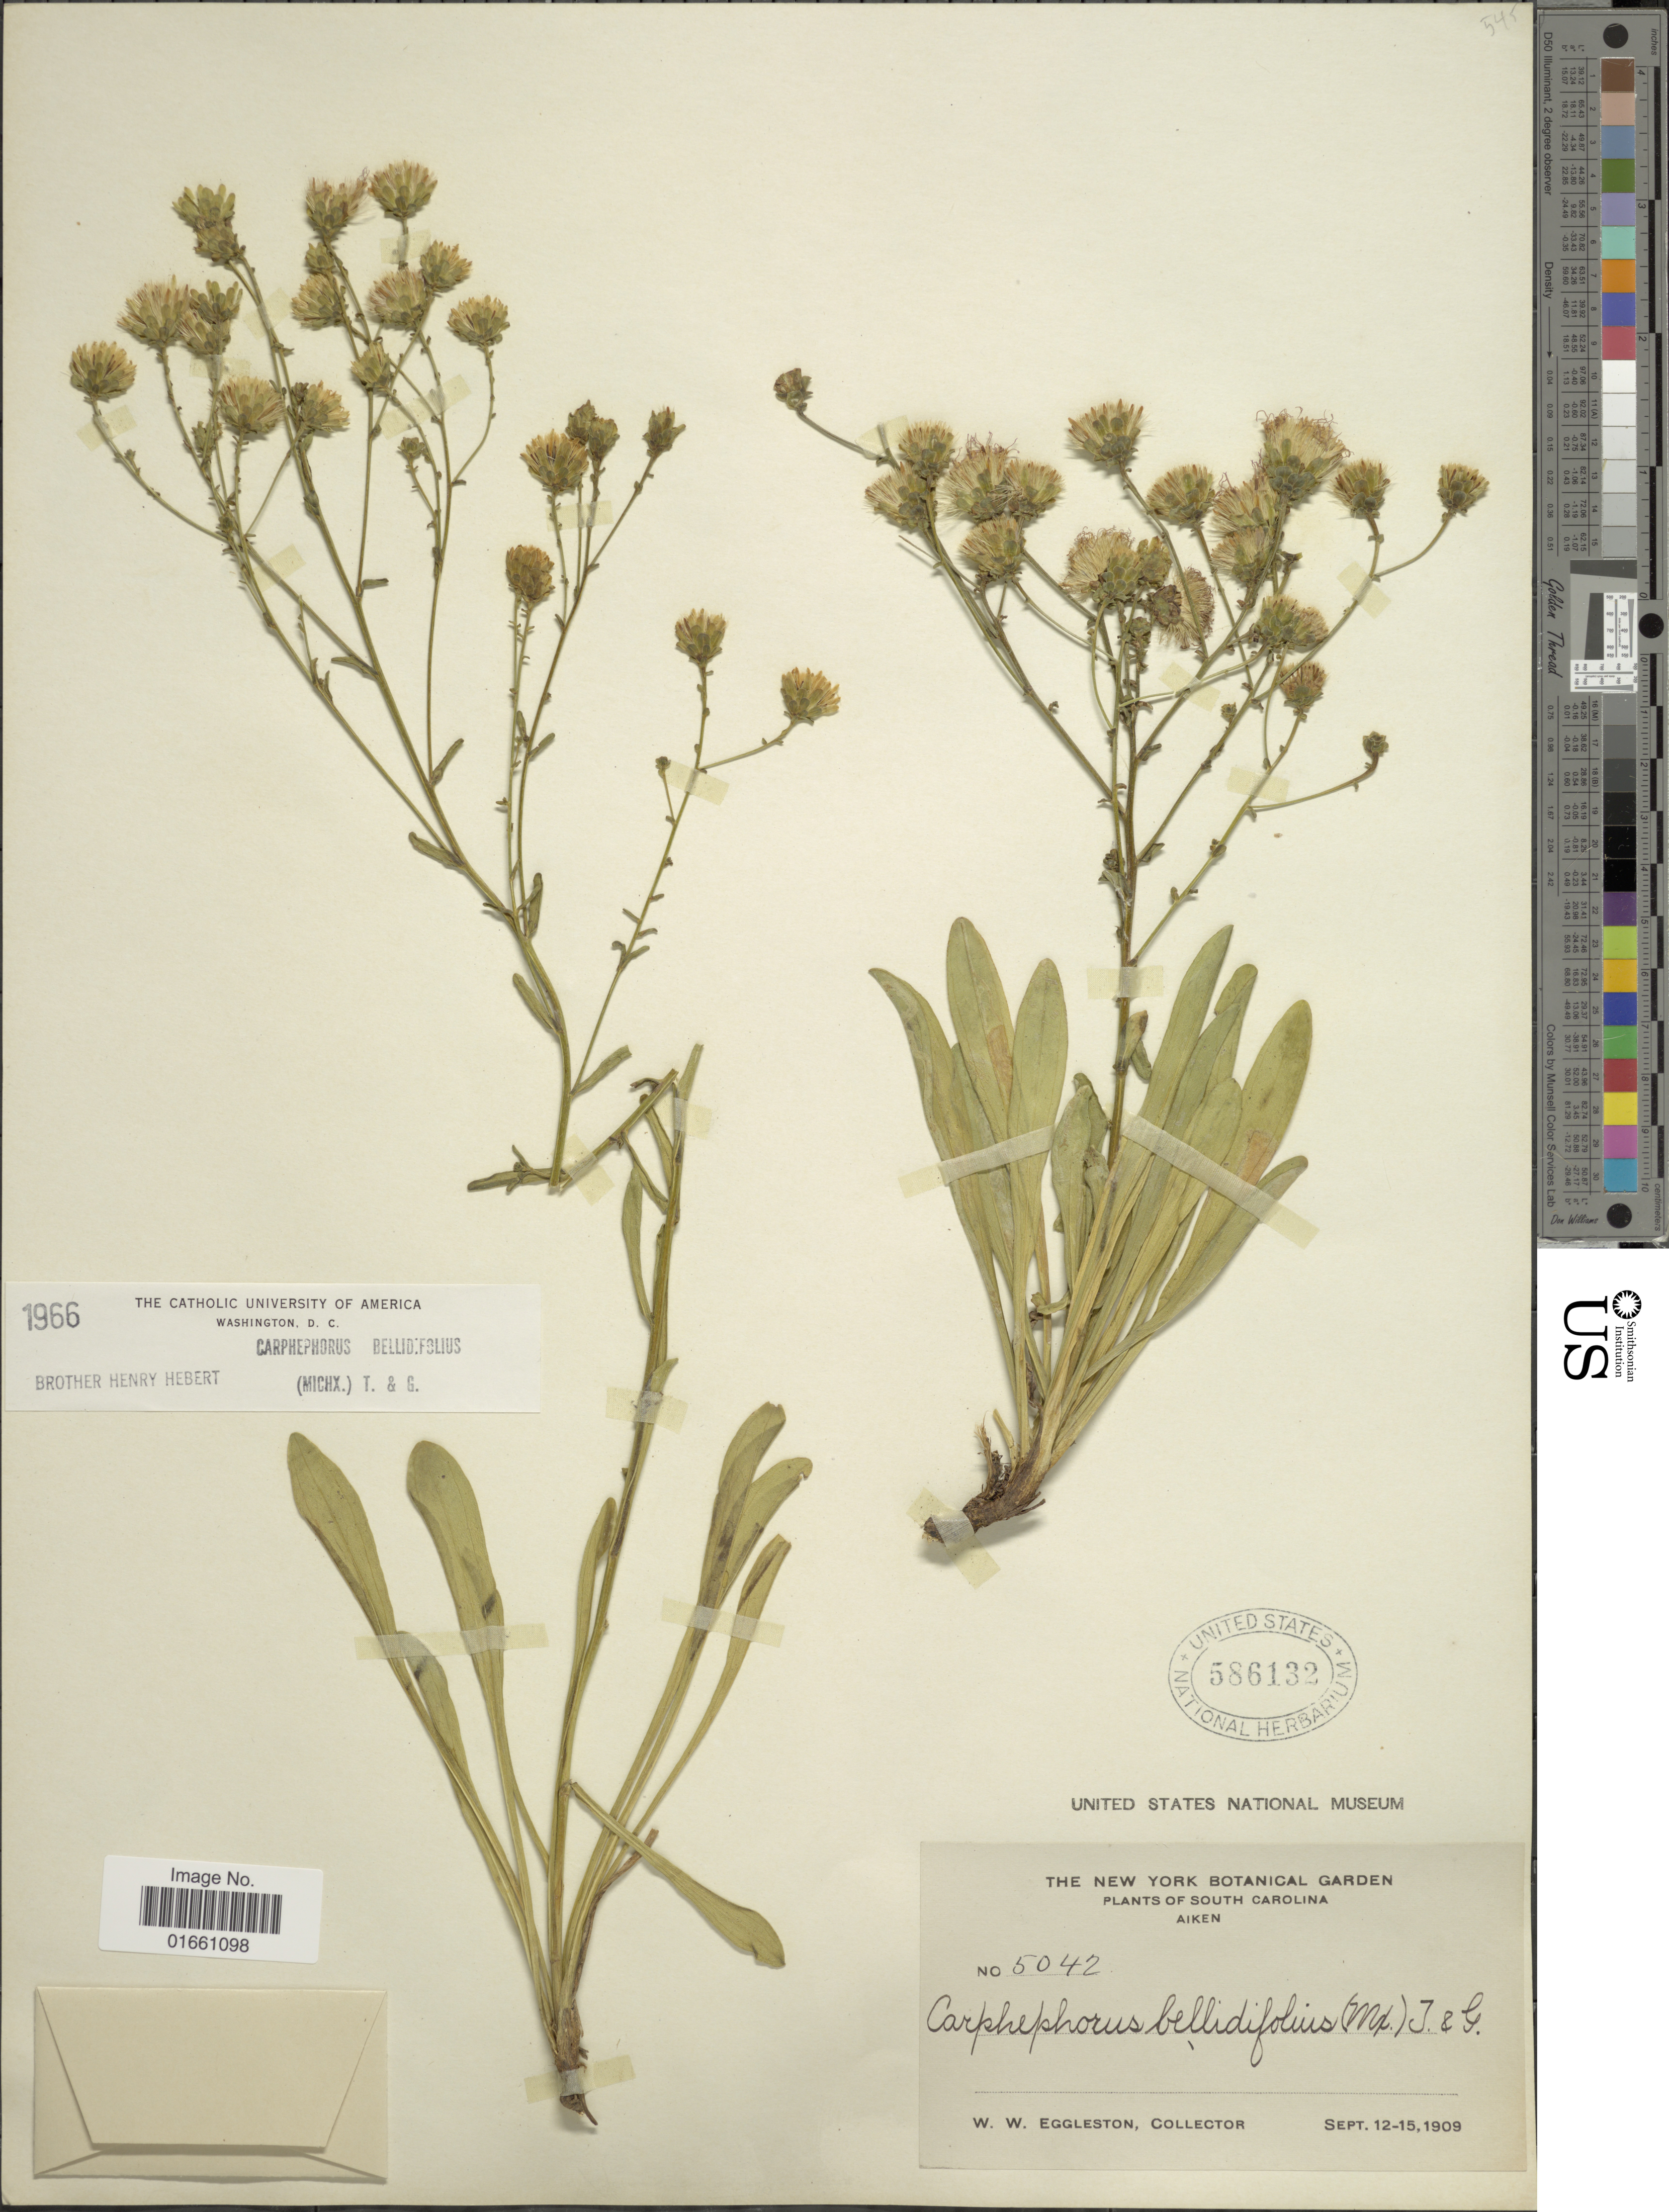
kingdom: Plantae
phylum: Tracheophyta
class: Magnoliopsida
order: Asterales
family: Asteraceae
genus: Carphephorus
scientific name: Carphephorus bellidifolius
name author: (Michx.) Torr. & A. Gray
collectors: W. W. Eggleston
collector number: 5042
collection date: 1909-09-12/1909-09-15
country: United States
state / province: South Carolina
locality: Aiken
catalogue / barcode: US 586132